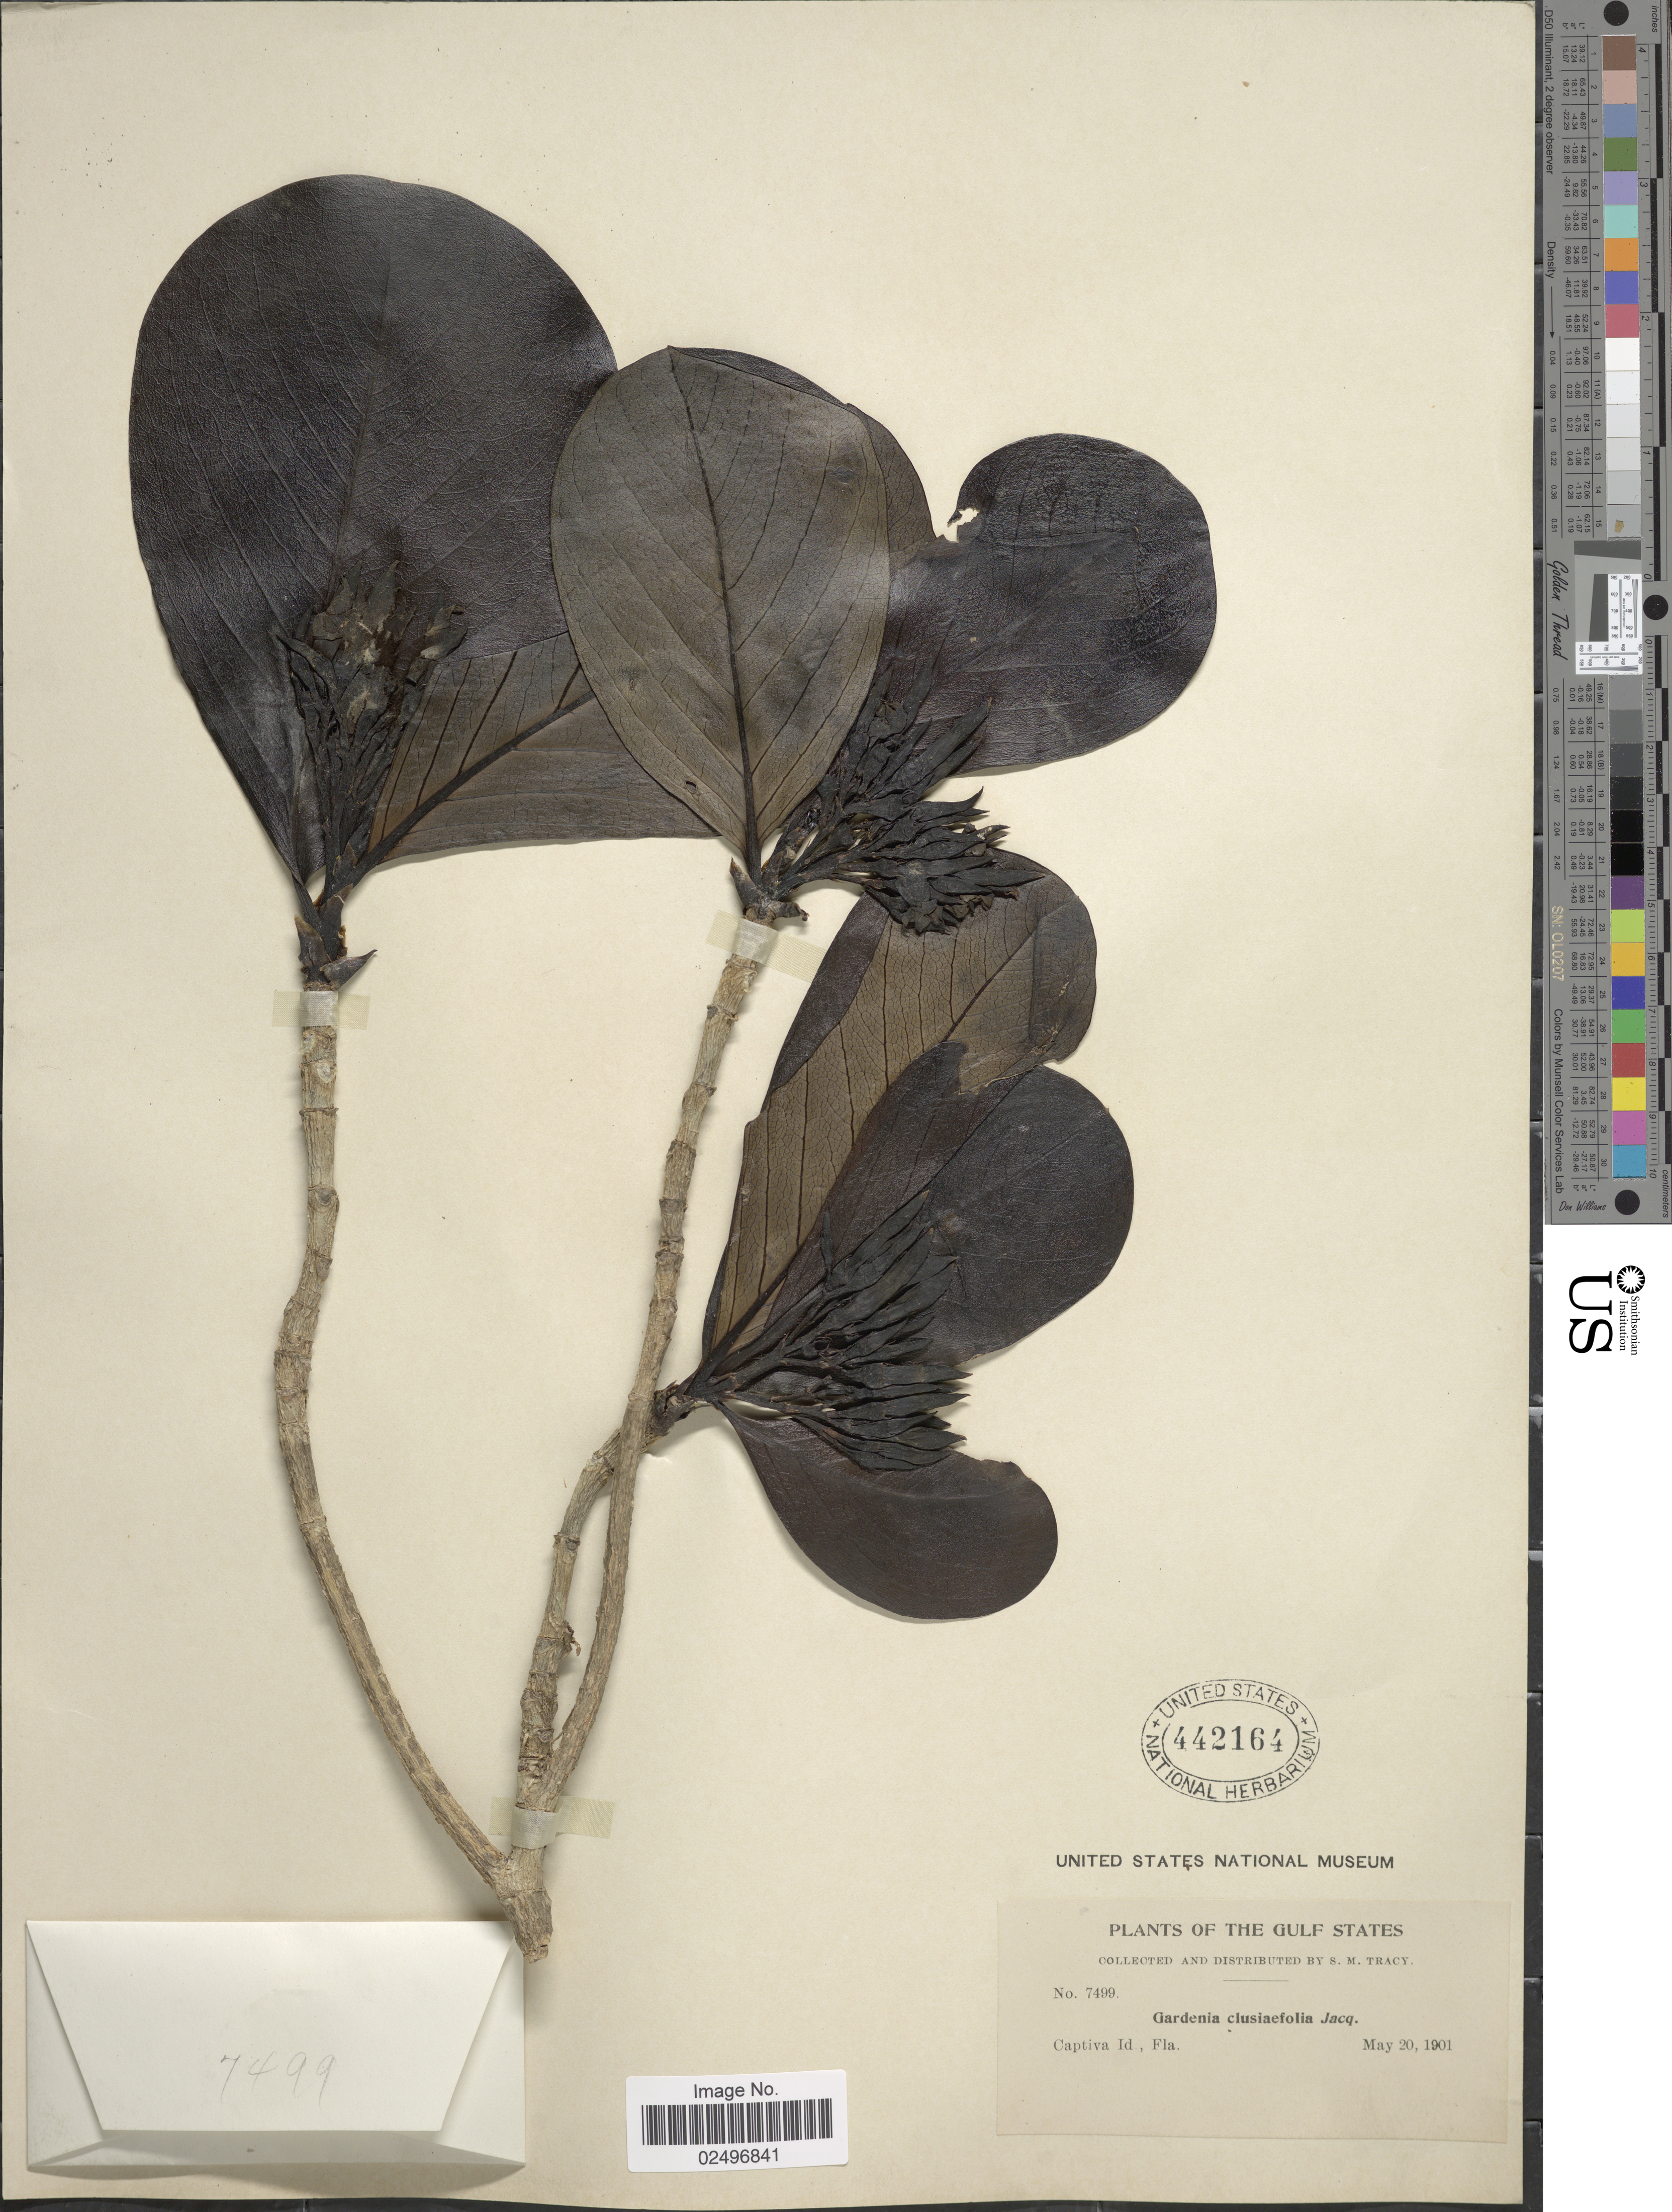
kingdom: Plantae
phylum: Tracheophyta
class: Magnoliopsida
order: Gentianales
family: Rubiaceae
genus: Casasia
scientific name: Casasia clusiifolia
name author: (Jacq.) Urb.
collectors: S. M. Tracy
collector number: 7499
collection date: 1901-05-20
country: United States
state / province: Florida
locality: The Gulf States, Captiva Id.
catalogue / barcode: US 442164